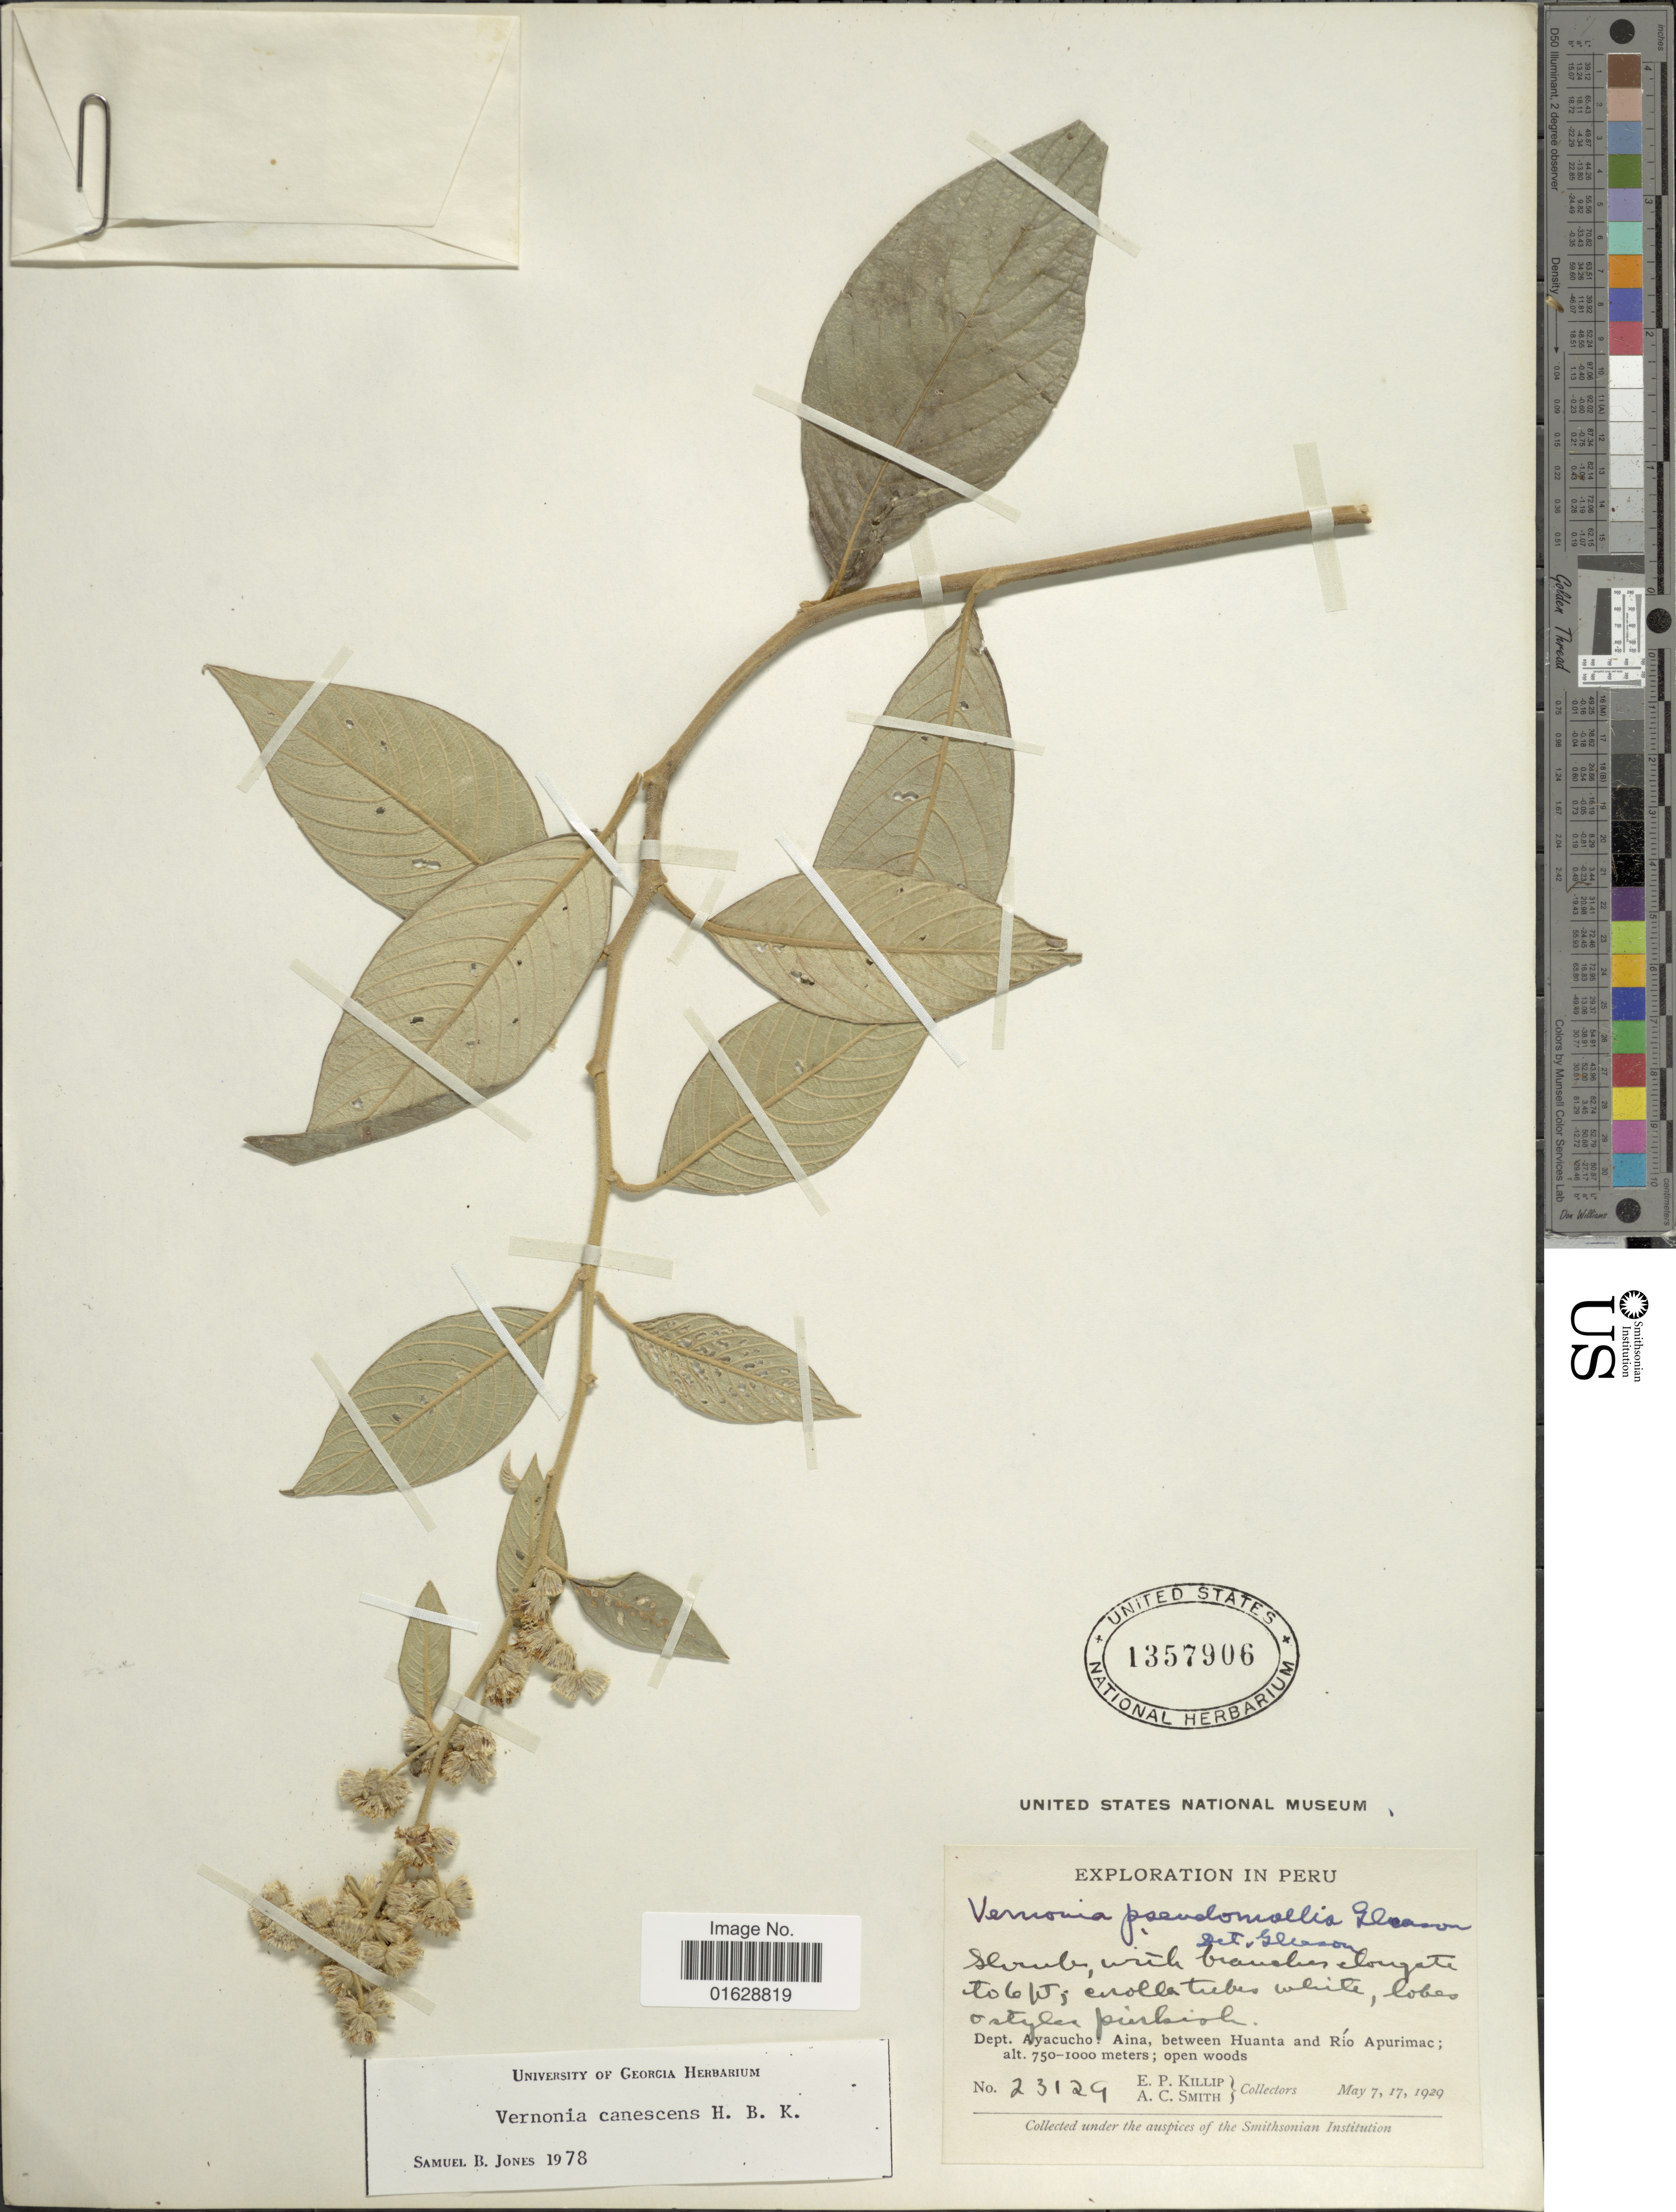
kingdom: Plantae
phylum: Tracheophyta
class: Magnoliopsida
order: Asterales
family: Asteraceae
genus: Lepidaploa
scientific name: Lepidaploa canescens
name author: (Kunth) H. Rob.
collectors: E. P. Killip & A. C. Smith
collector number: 23129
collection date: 1929-05-07/1929-05-17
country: Peru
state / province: Ayacucho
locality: Aina, between Huanta and Rio Apurimac.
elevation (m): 750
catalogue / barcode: US 1357906